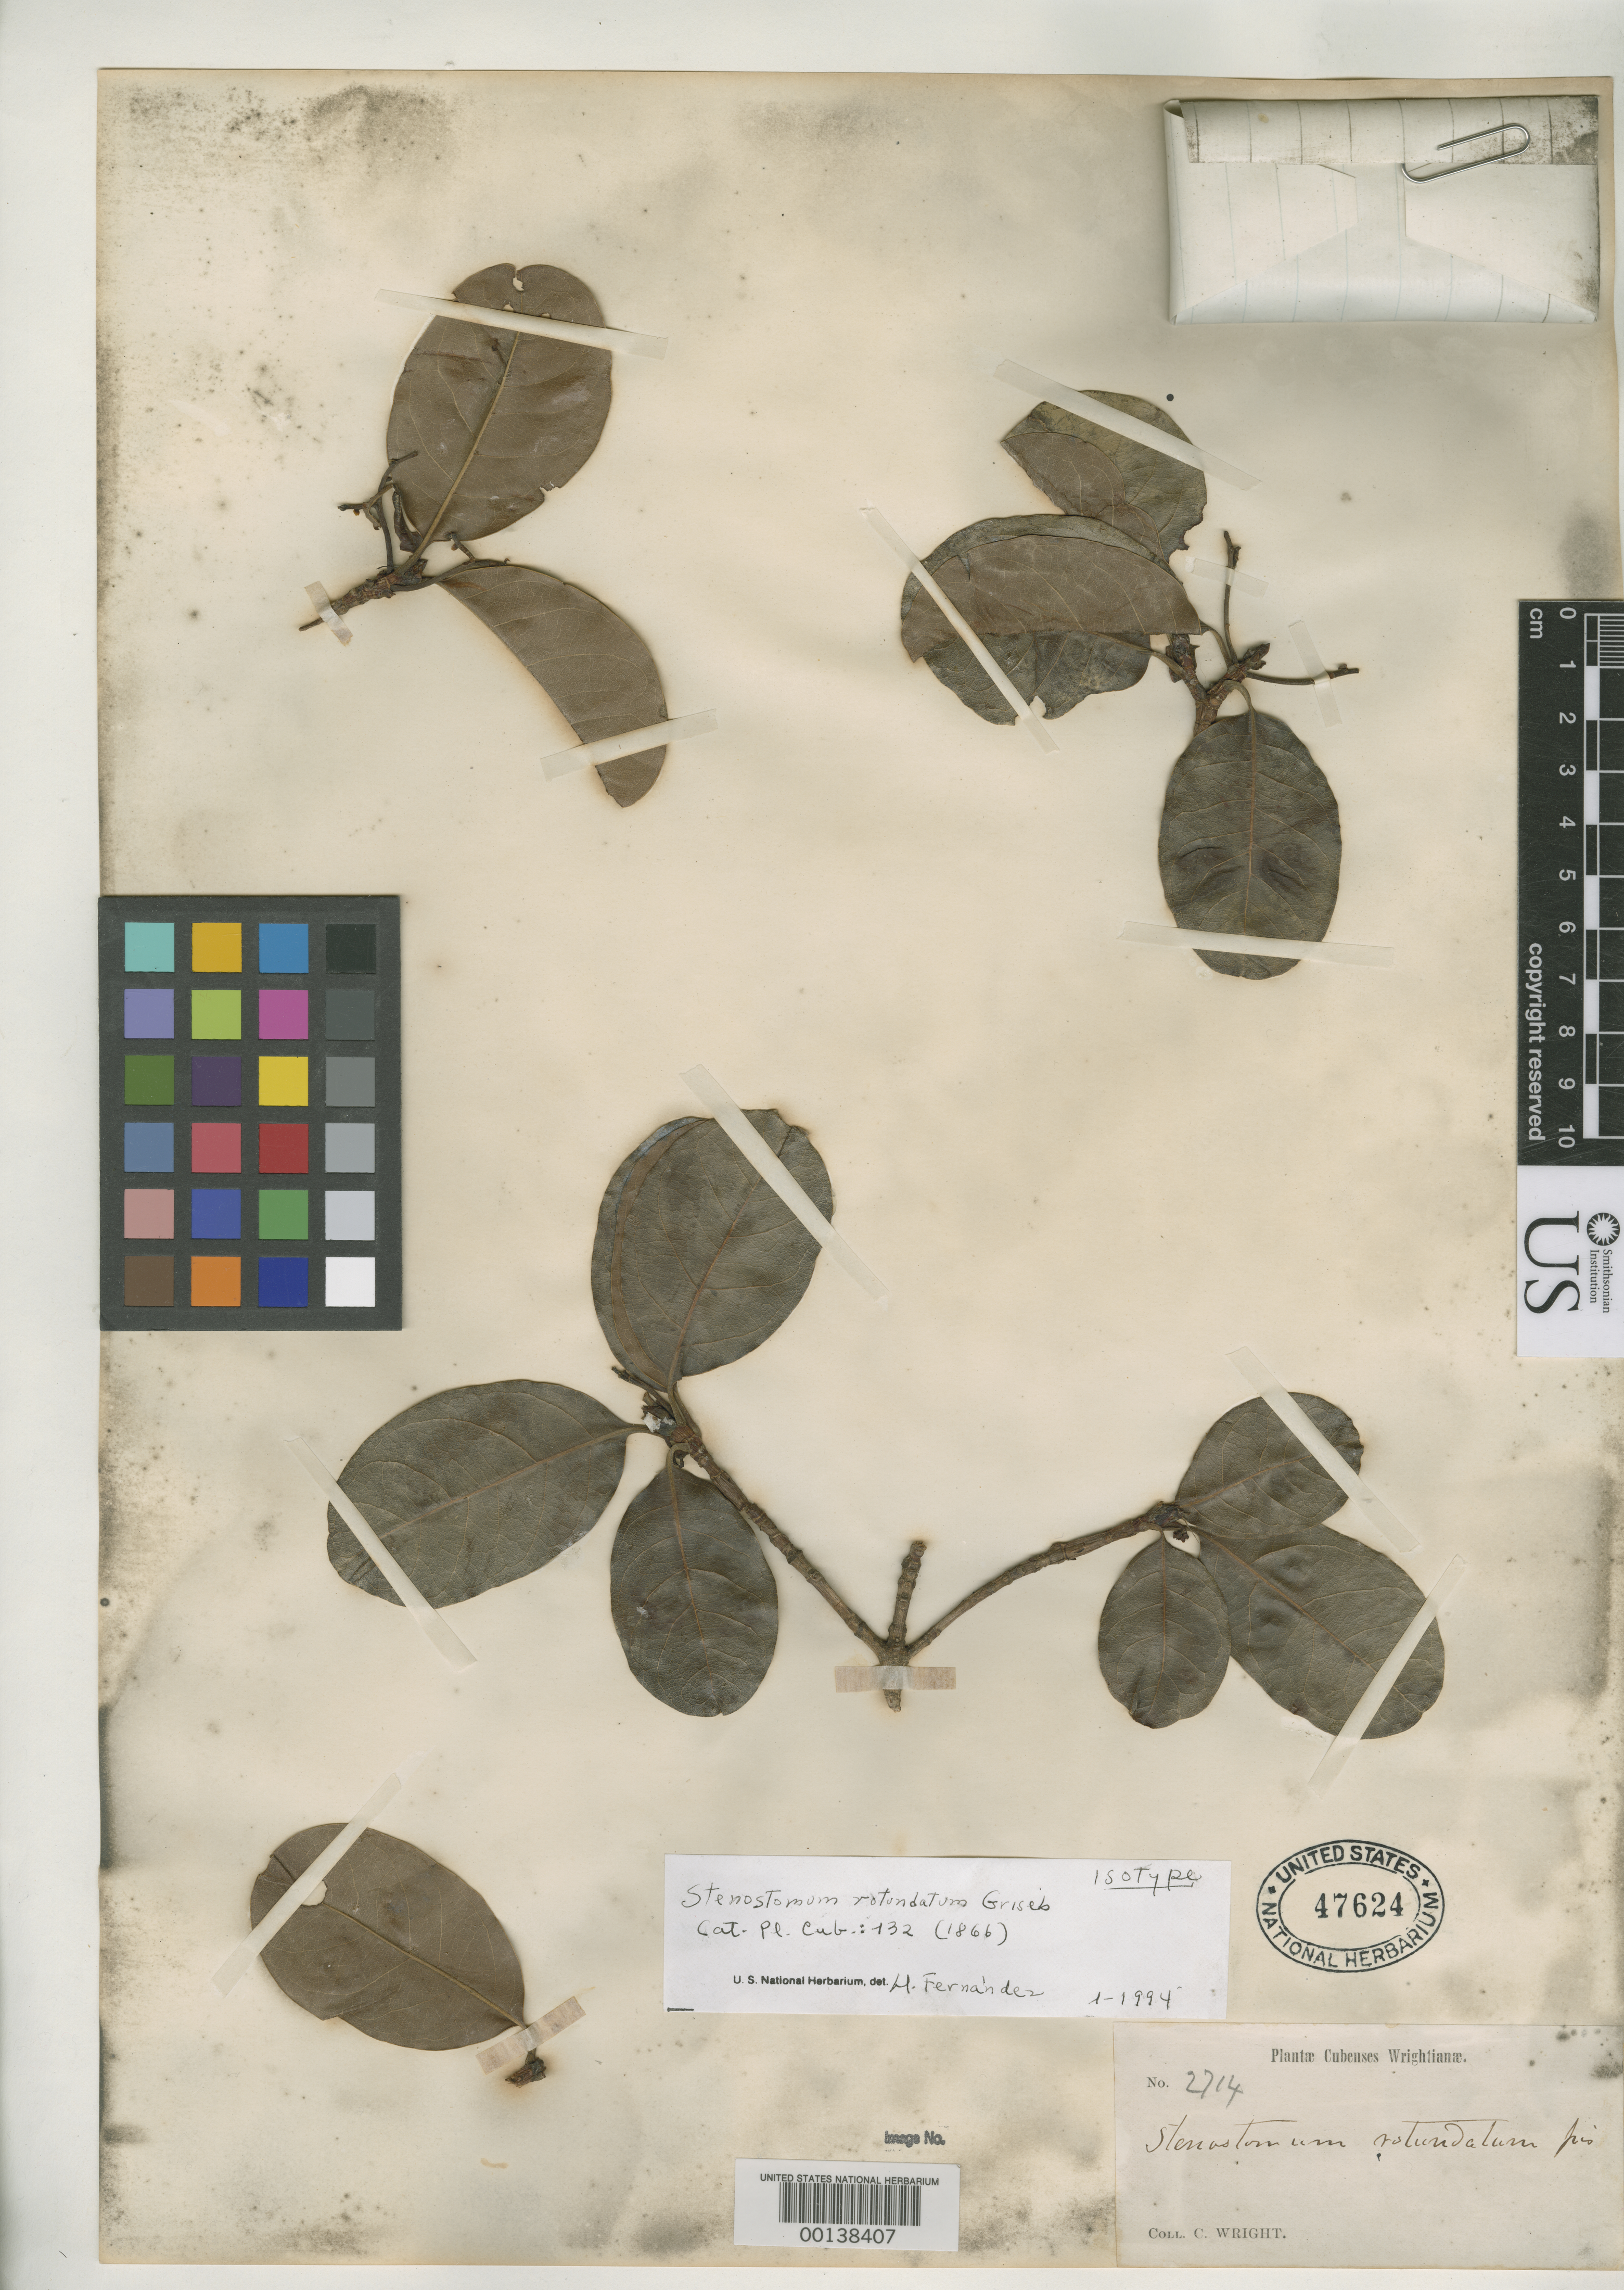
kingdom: Plantae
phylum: Tracheophyta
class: Magnoliopsida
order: Gentianales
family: Rubiaceae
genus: Stenostomum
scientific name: Stenostomum rotundatum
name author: Griseb.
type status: Isotype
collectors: C. Wright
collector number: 2714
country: Cuba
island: Greater Antilles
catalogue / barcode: US 47624